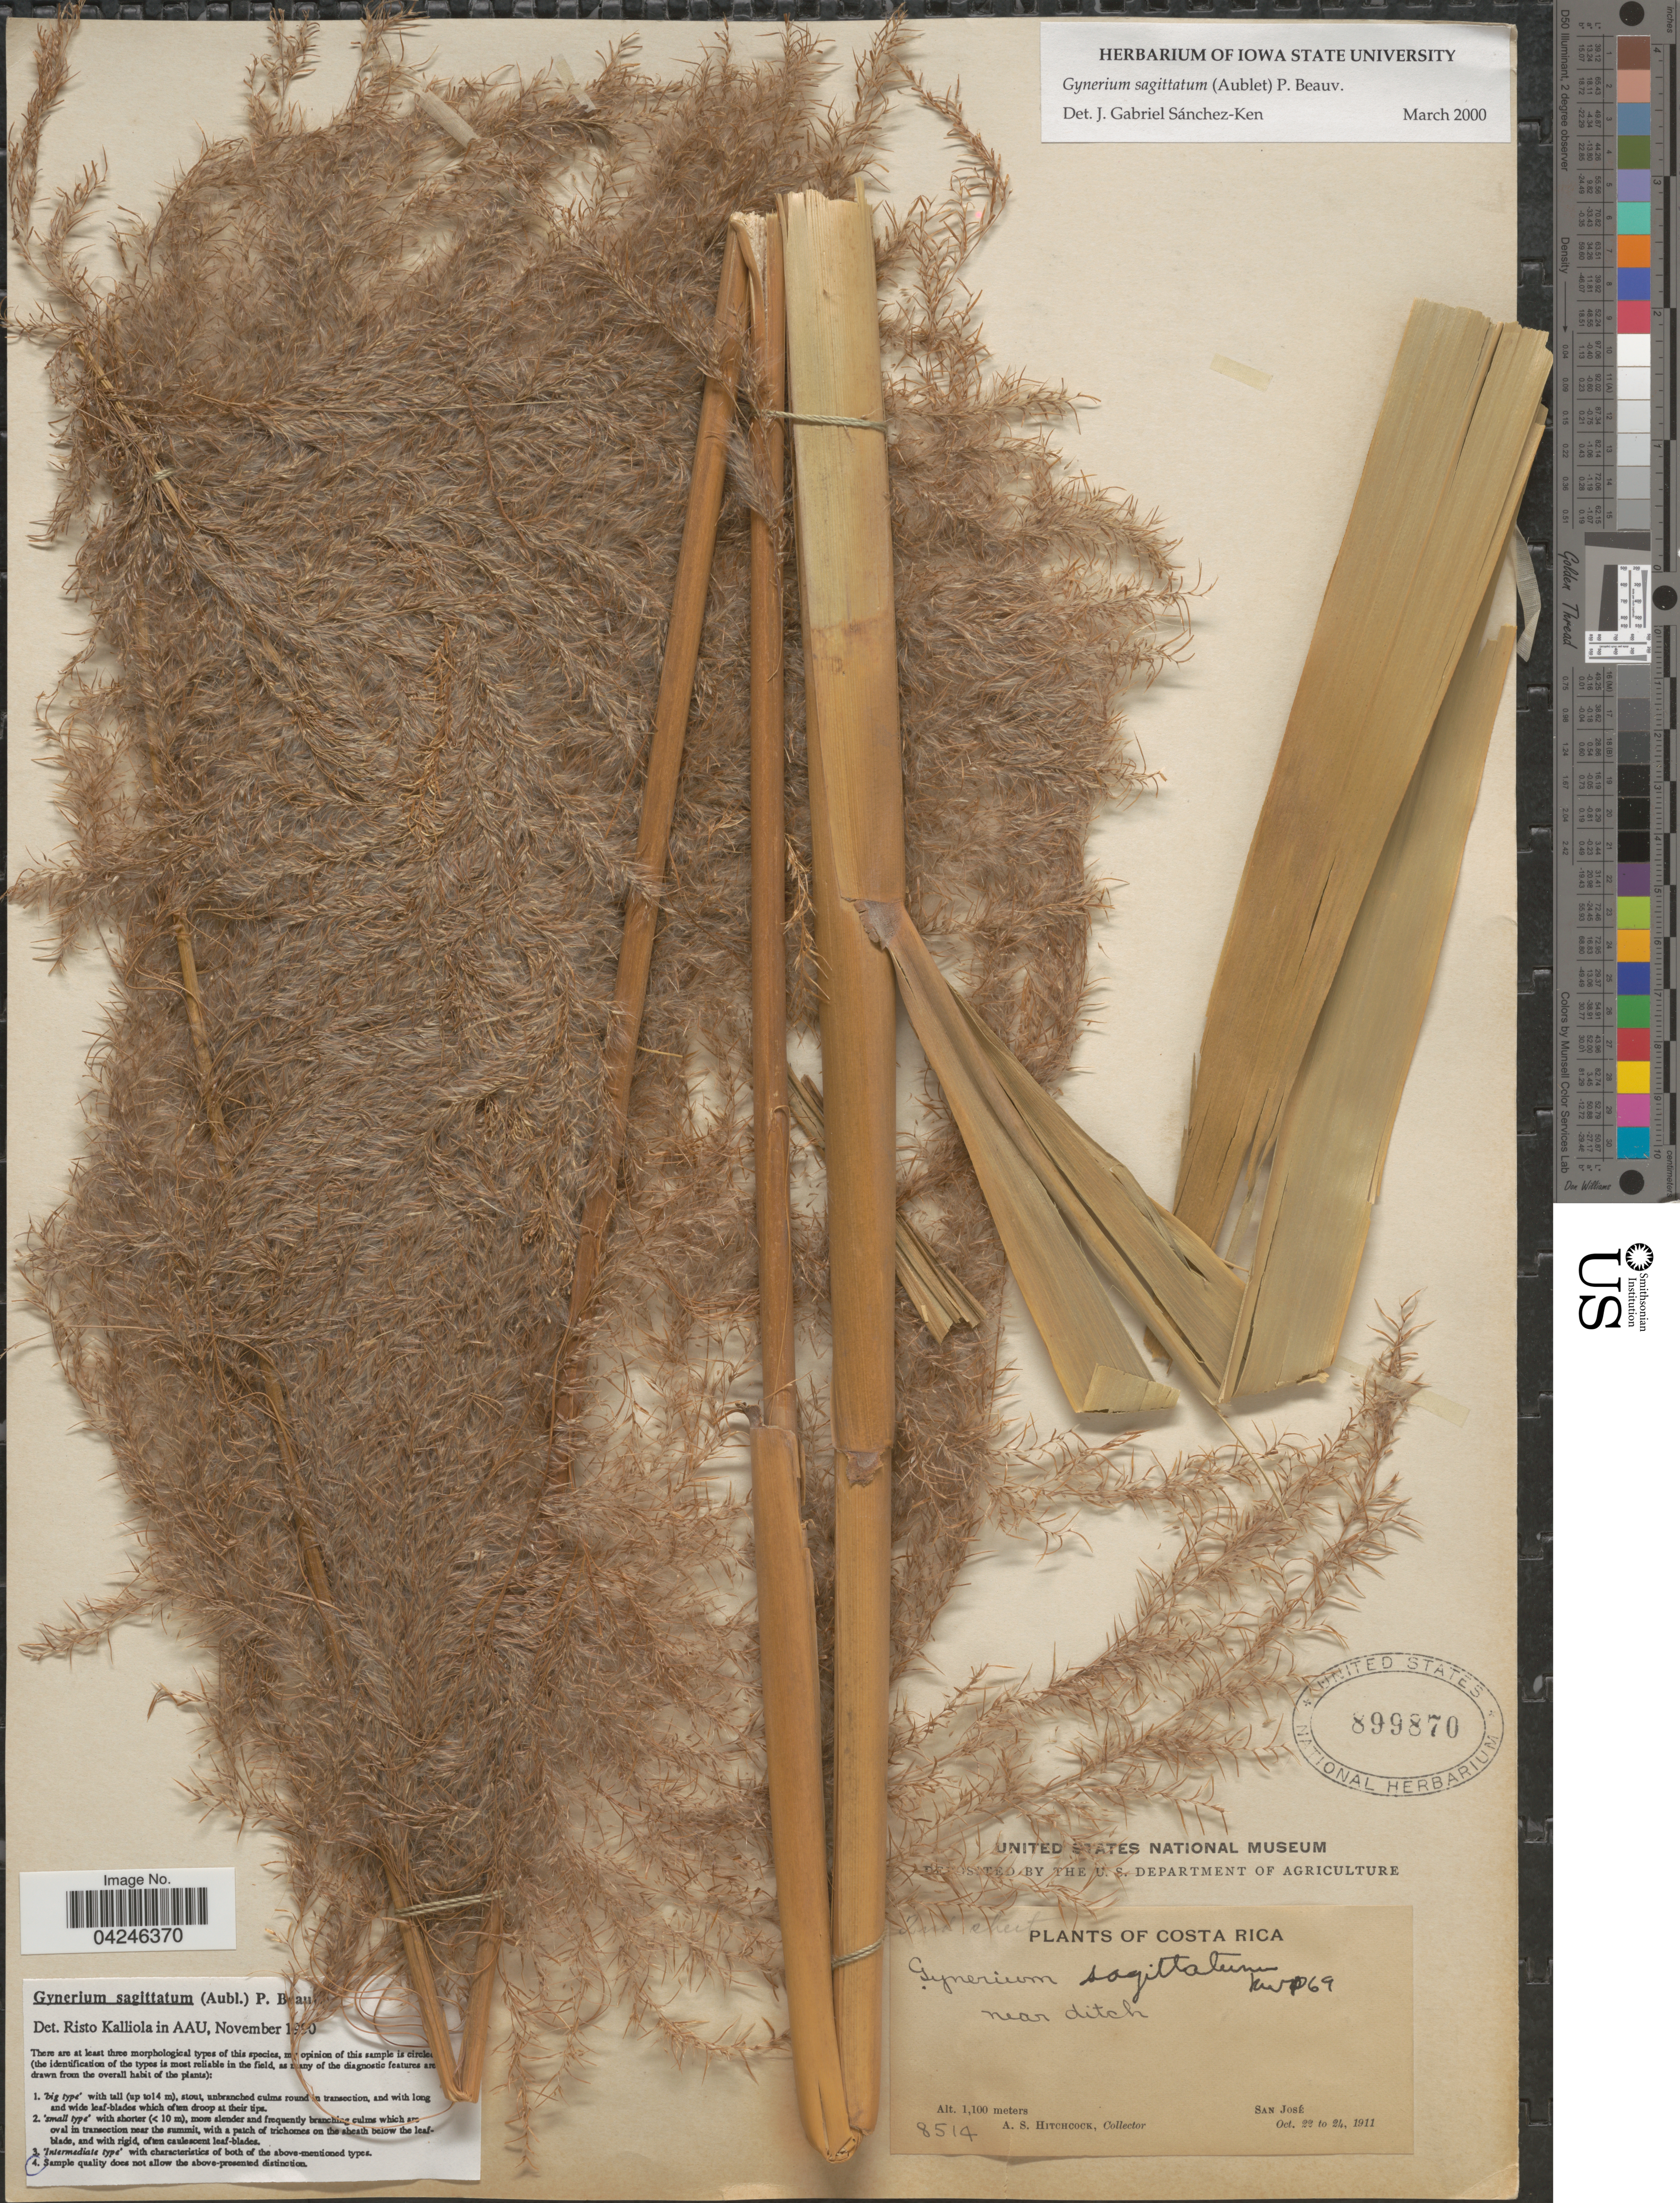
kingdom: Plantae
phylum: Tracheophyta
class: Liliopsida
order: Poales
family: Poaceae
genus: Gynerium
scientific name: Gynerium sagittatum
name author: (Aubl.) P. Beauv.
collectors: A. S. Hitchcock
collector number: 8514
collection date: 1911-10-22/1911-10-24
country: Costa Rica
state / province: San José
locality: Near ditch.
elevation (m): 1100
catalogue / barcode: US 899870